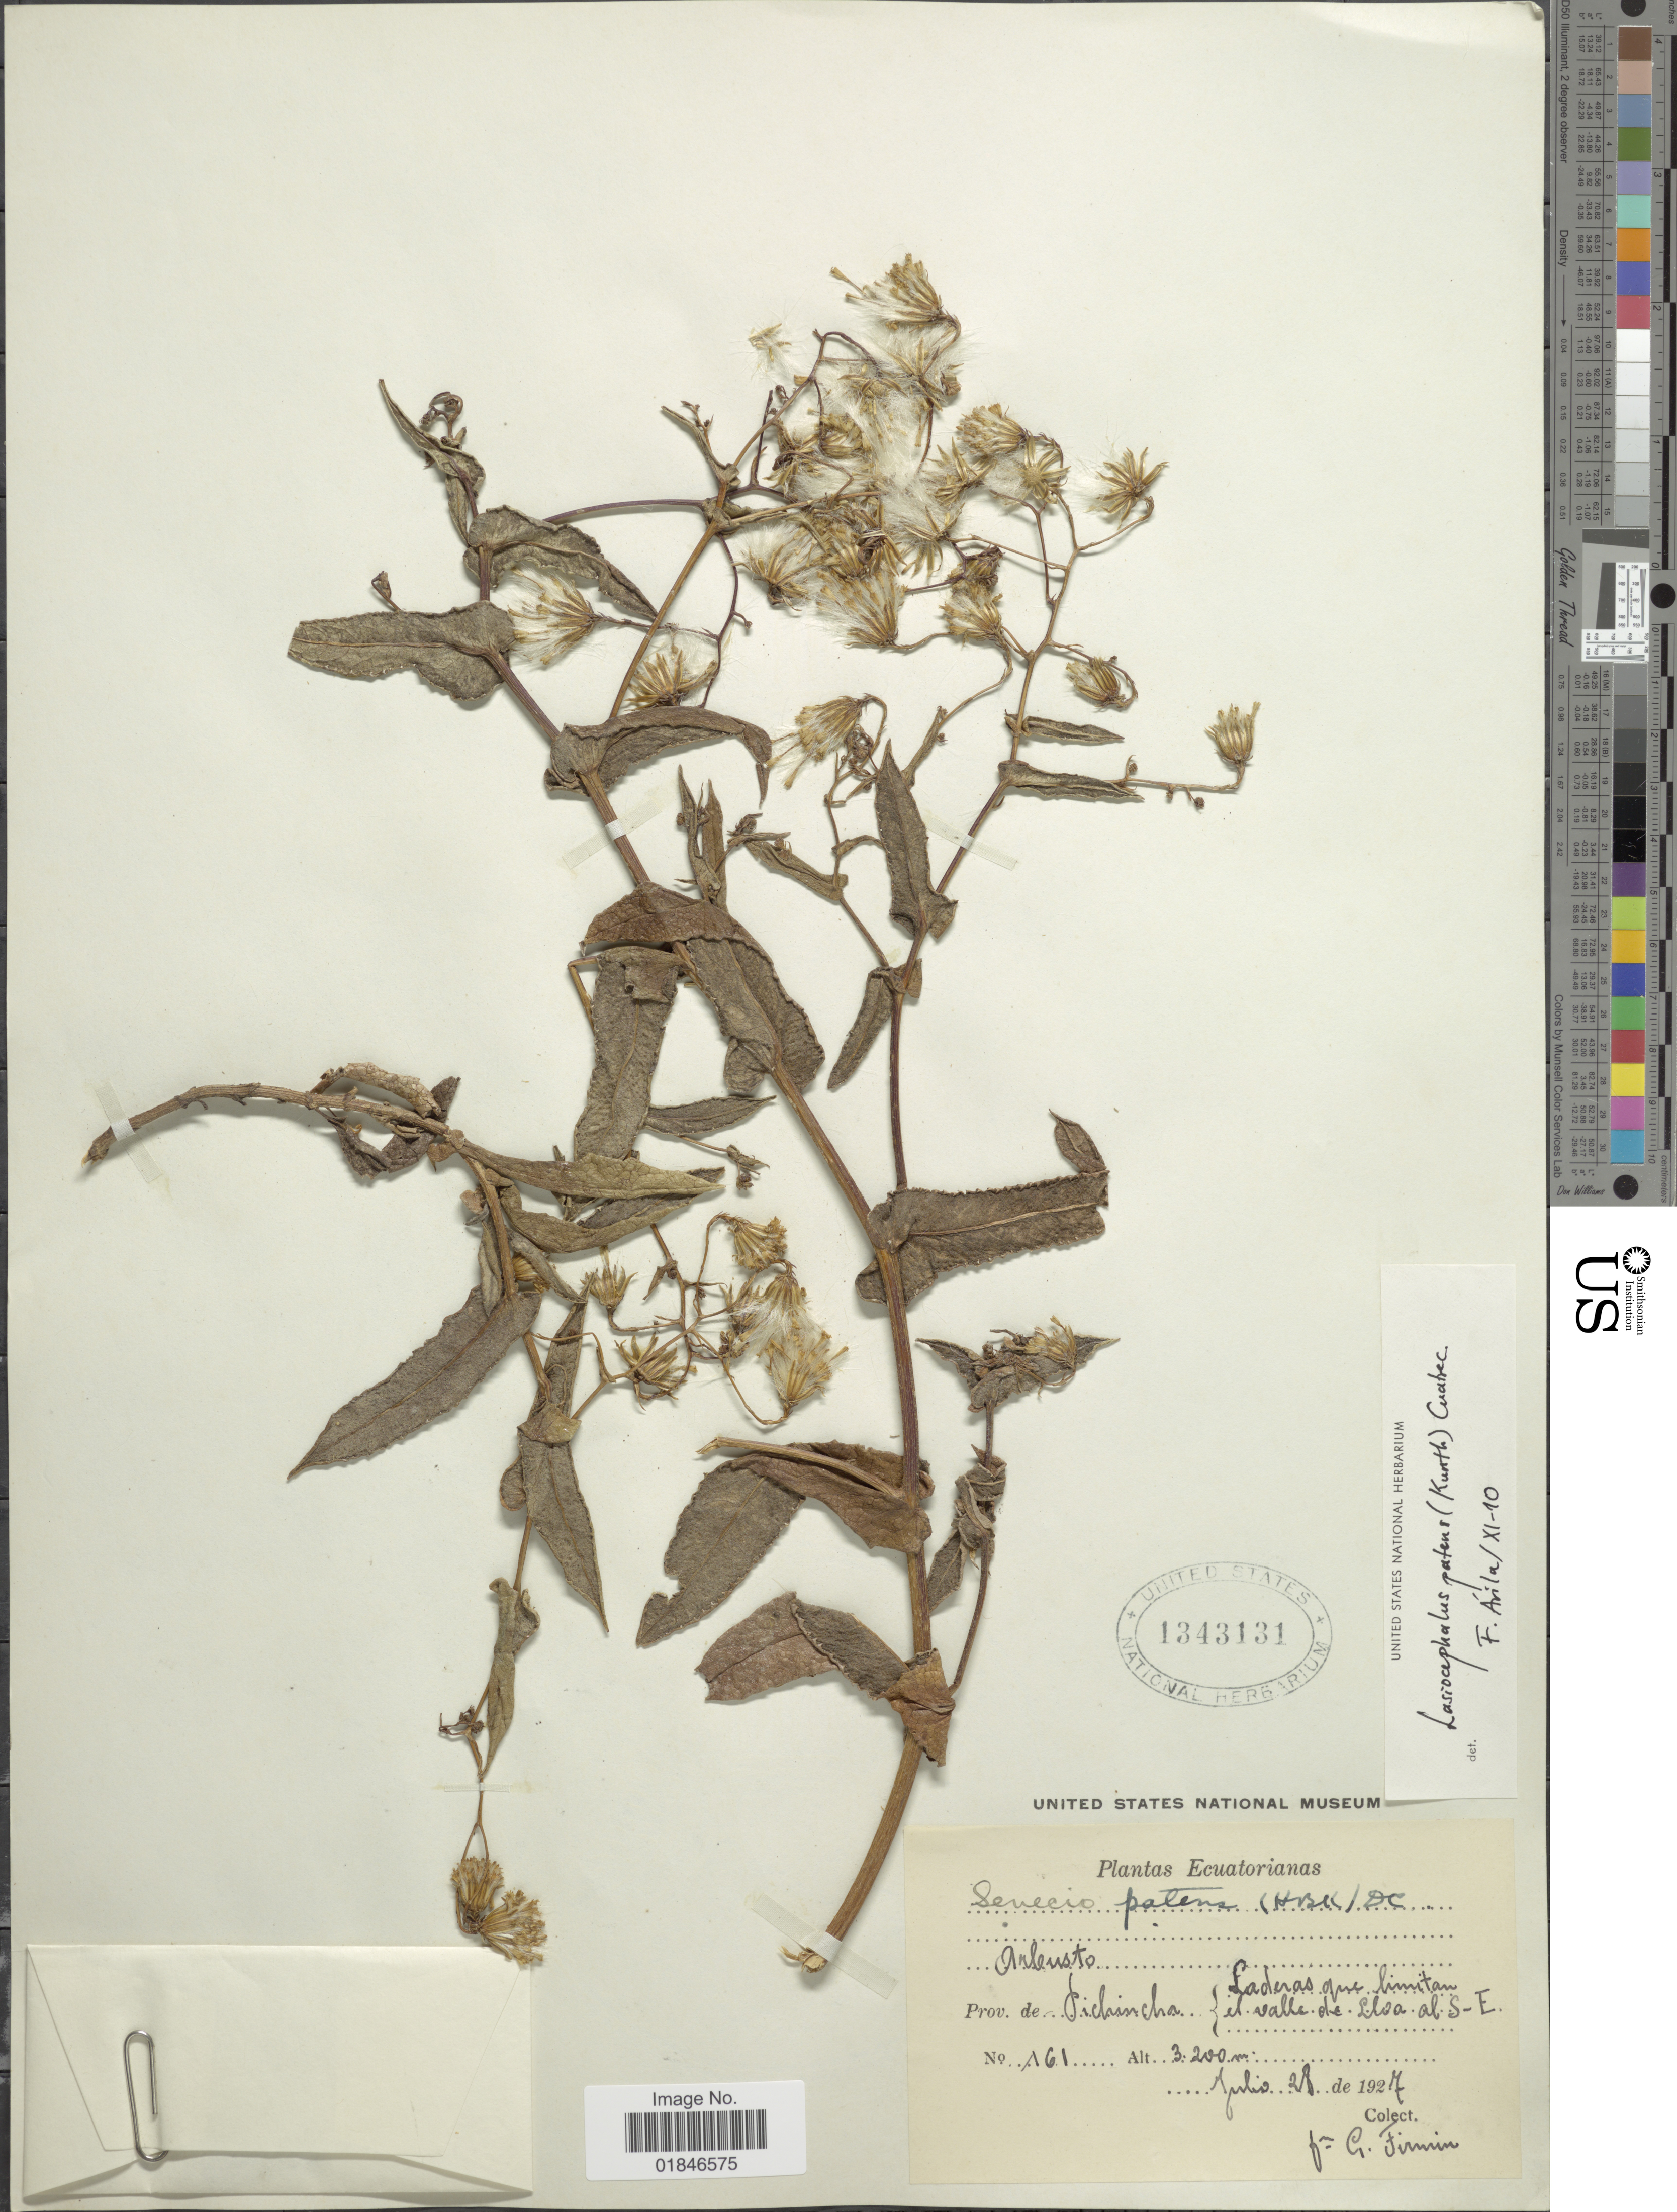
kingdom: Plantae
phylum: Tracheophyta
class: Magnoliopsida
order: Asterales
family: Asteraceae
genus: Senecio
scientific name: Senecio patens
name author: (Kunth) DC.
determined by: Salomon, Luciana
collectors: F. Firmin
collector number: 161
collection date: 1927-07-28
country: Ecuador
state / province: Pichincha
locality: Prov. de Pichincha. Laderas que limitam el valle de Lloa al S-E.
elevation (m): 3200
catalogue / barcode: US 1343131